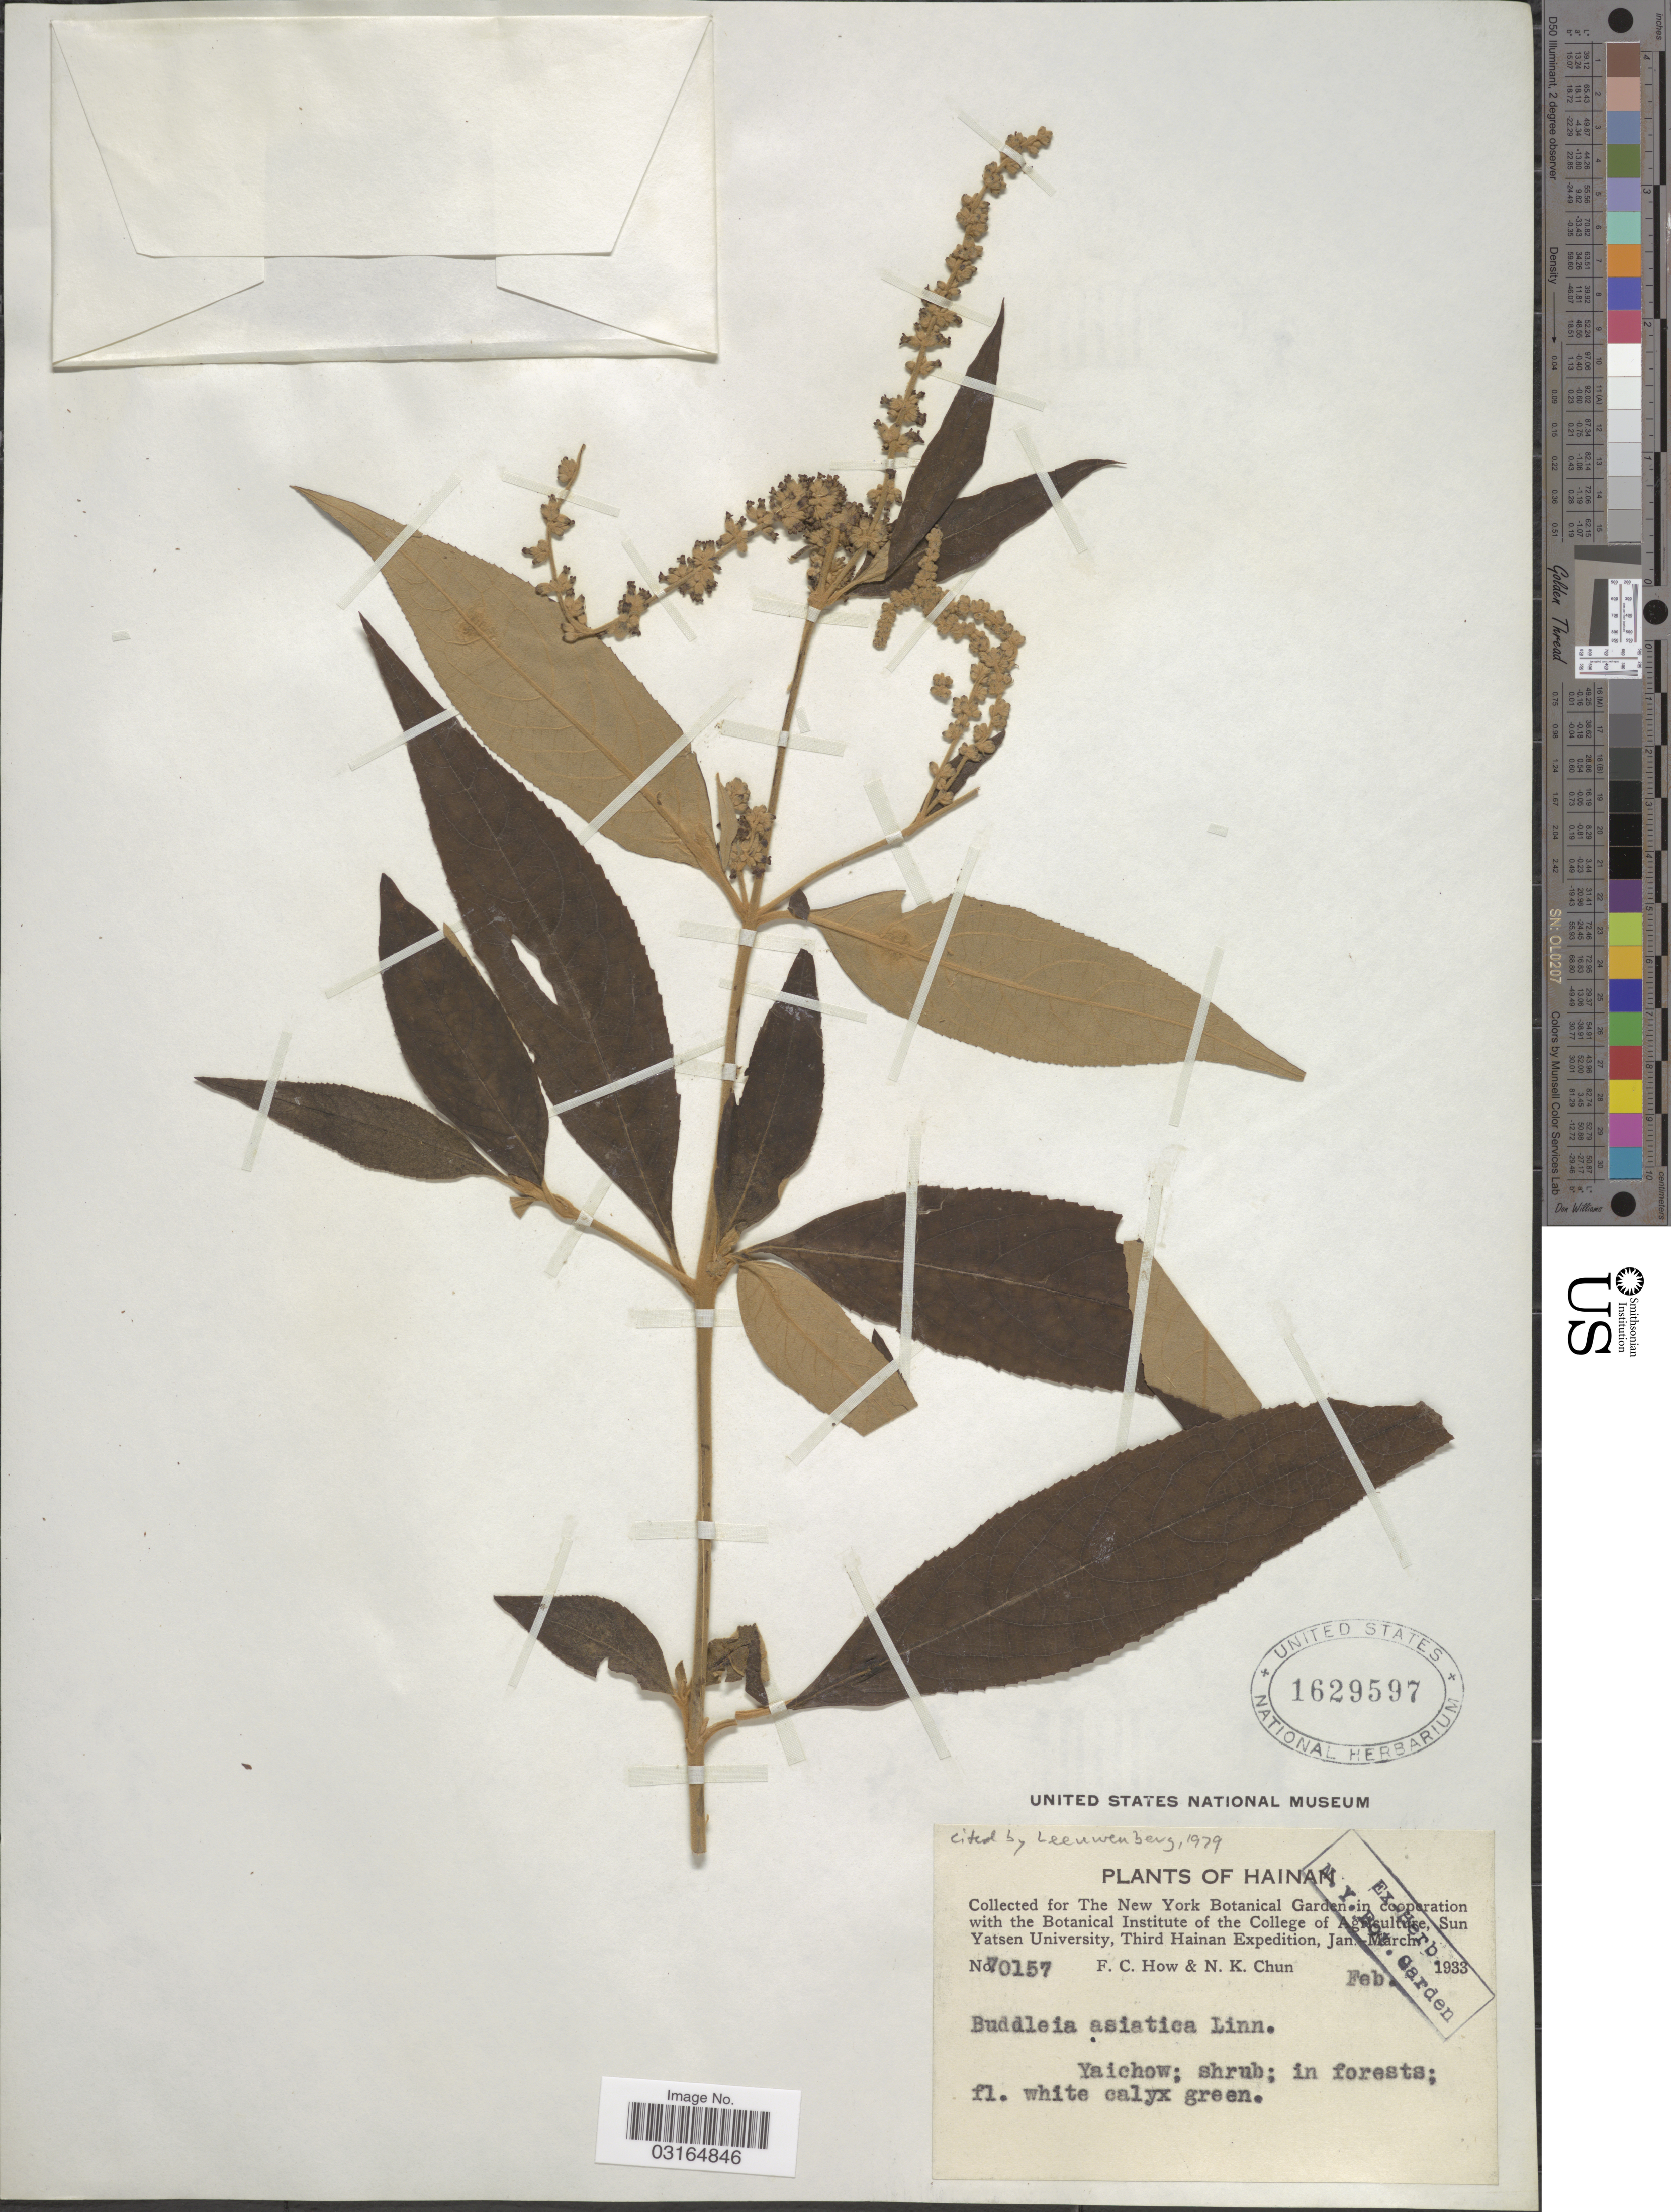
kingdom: Plantae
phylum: Tracheophyta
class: Magnoliopsida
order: Lamiales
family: Scrophulariaceae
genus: Buddleja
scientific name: Buddleja asiatica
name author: Lour.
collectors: F. C. How & N. K. Chun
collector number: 70157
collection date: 1933-02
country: China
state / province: Hainan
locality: Yaichow.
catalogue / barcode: US 1629597